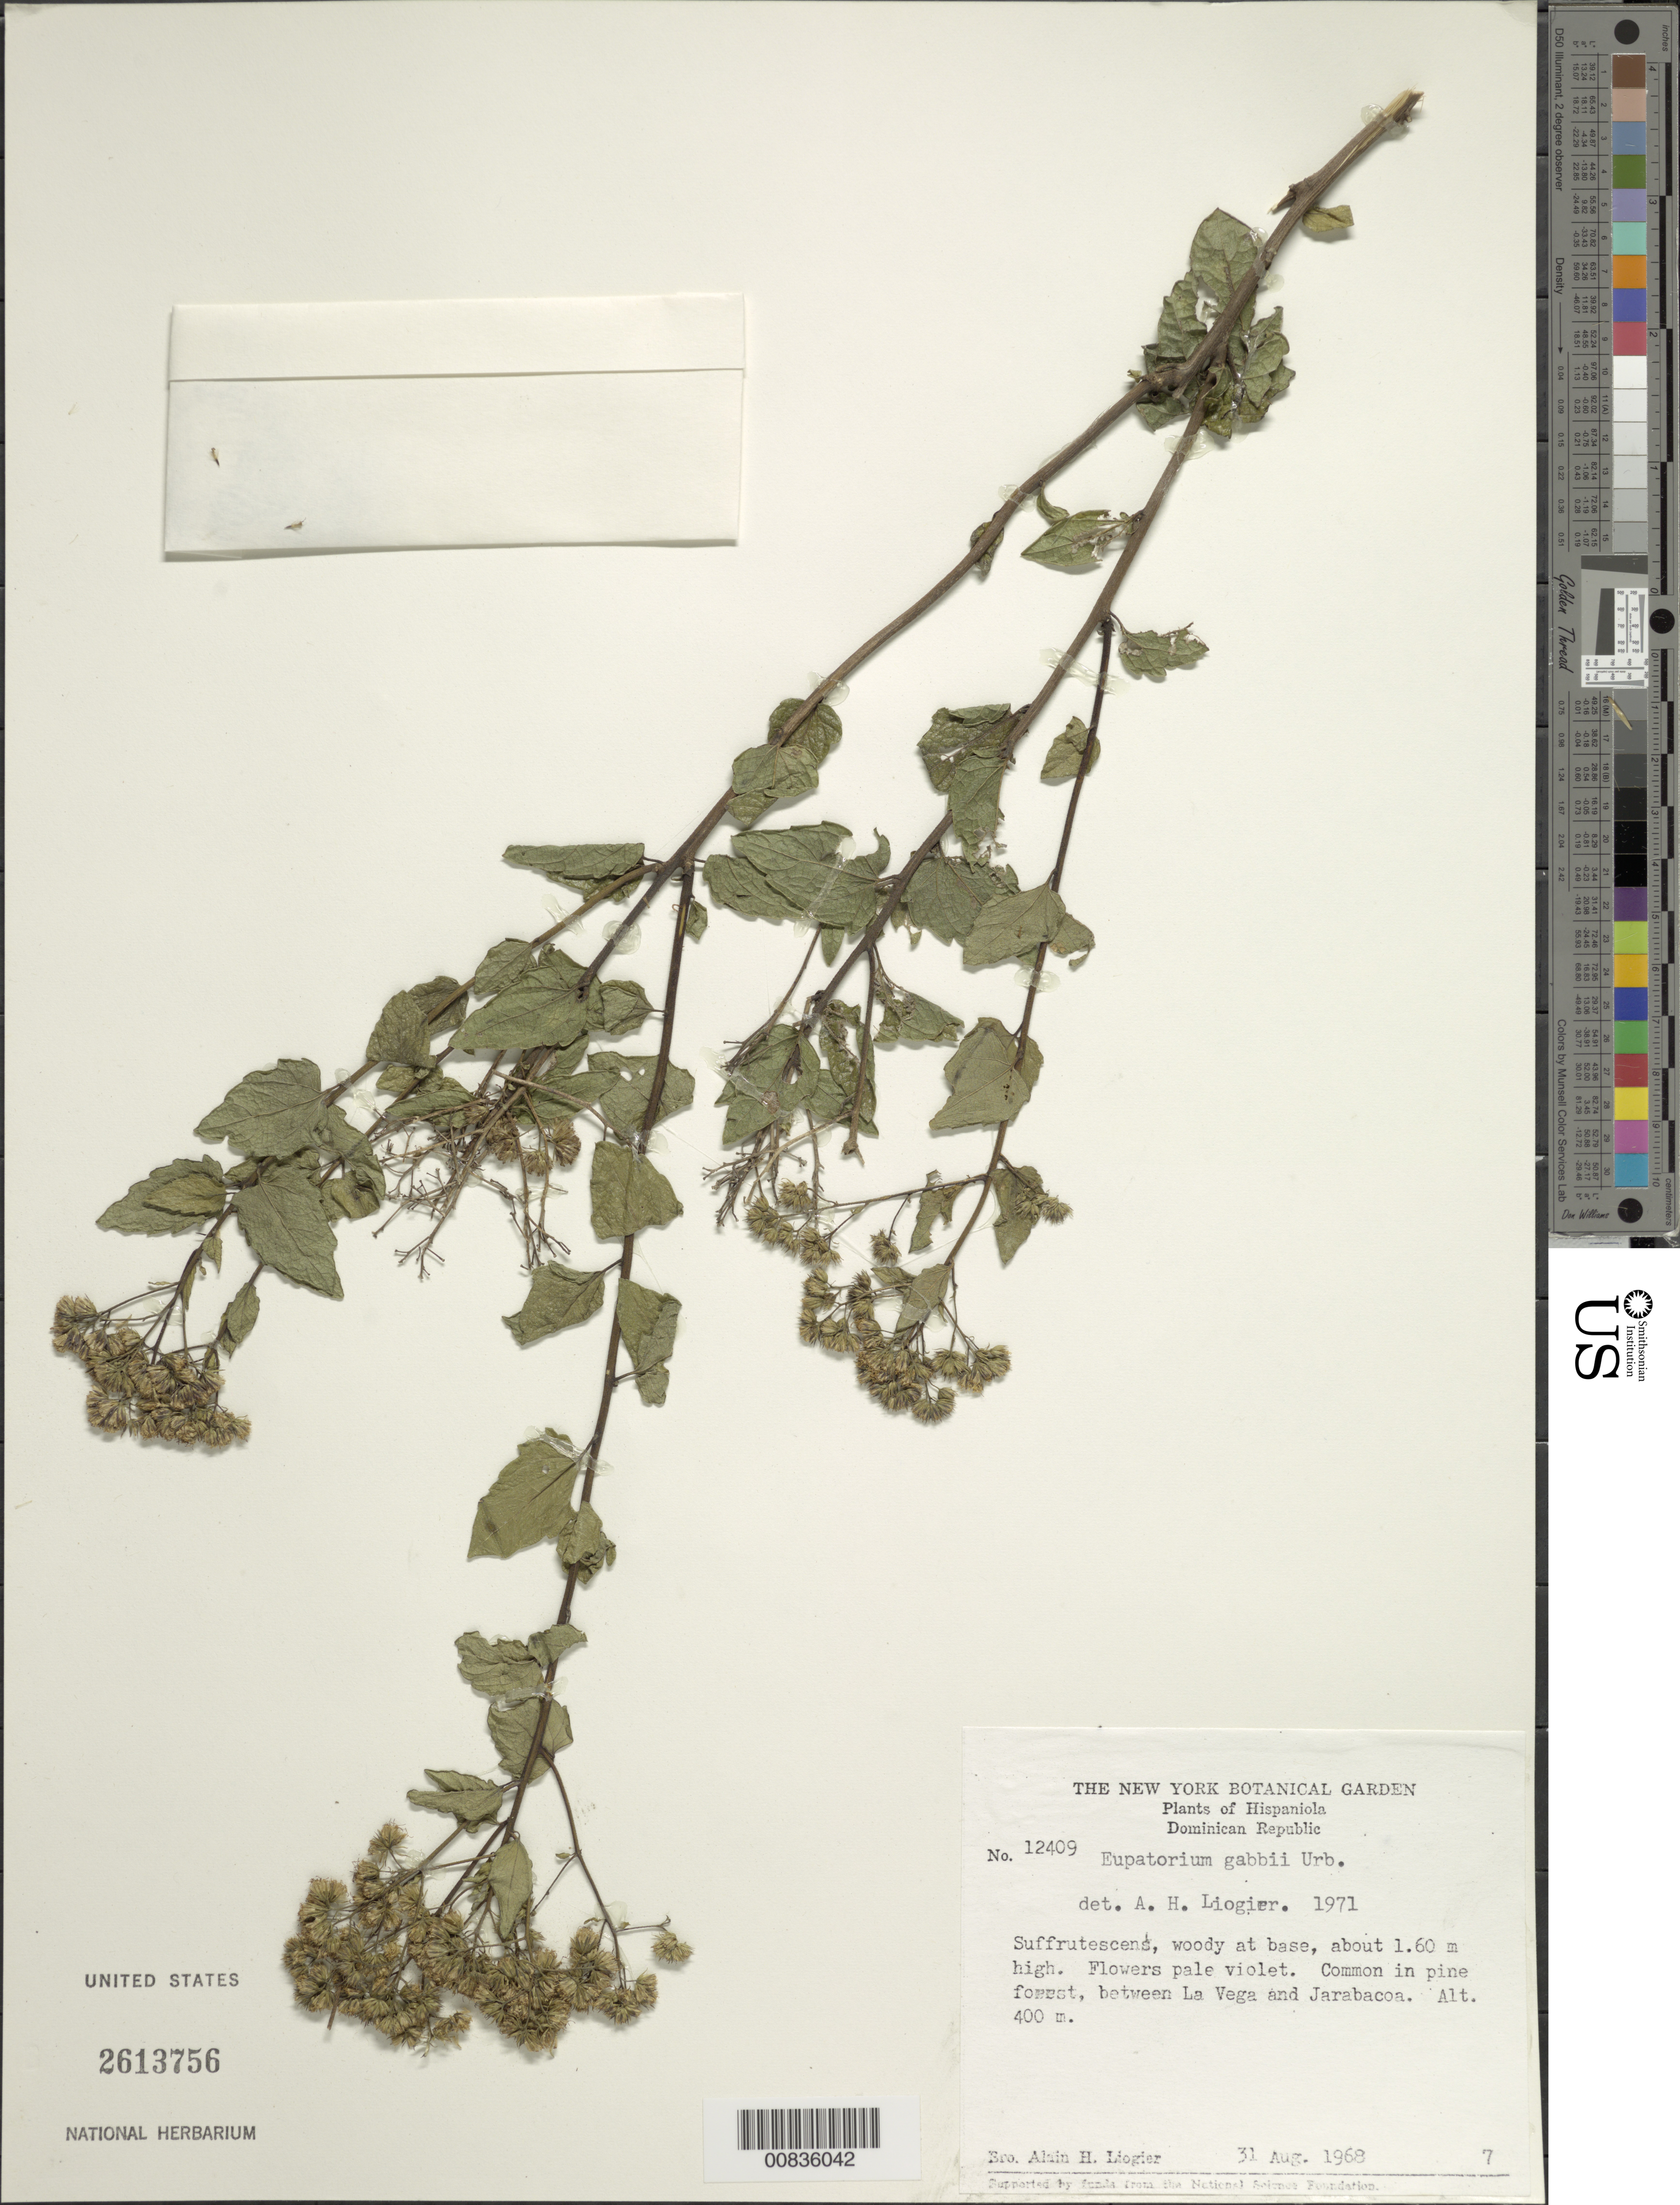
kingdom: Plantae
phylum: Tracheophyta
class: Magnoliopsida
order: Asterales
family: Asteraceae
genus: Koanophyllon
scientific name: Koanophyllon gabbii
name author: (Urb.) R.M. King & H. Rob.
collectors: A. H. Liogier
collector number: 12409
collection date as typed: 31 Aug 1968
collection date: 1968-08-31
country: Dominican Republic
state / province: La Vega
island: Hispaniola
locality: Between La Vega and Jarabacoa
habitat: In pine forest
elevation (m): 400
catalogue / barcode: US 2613756